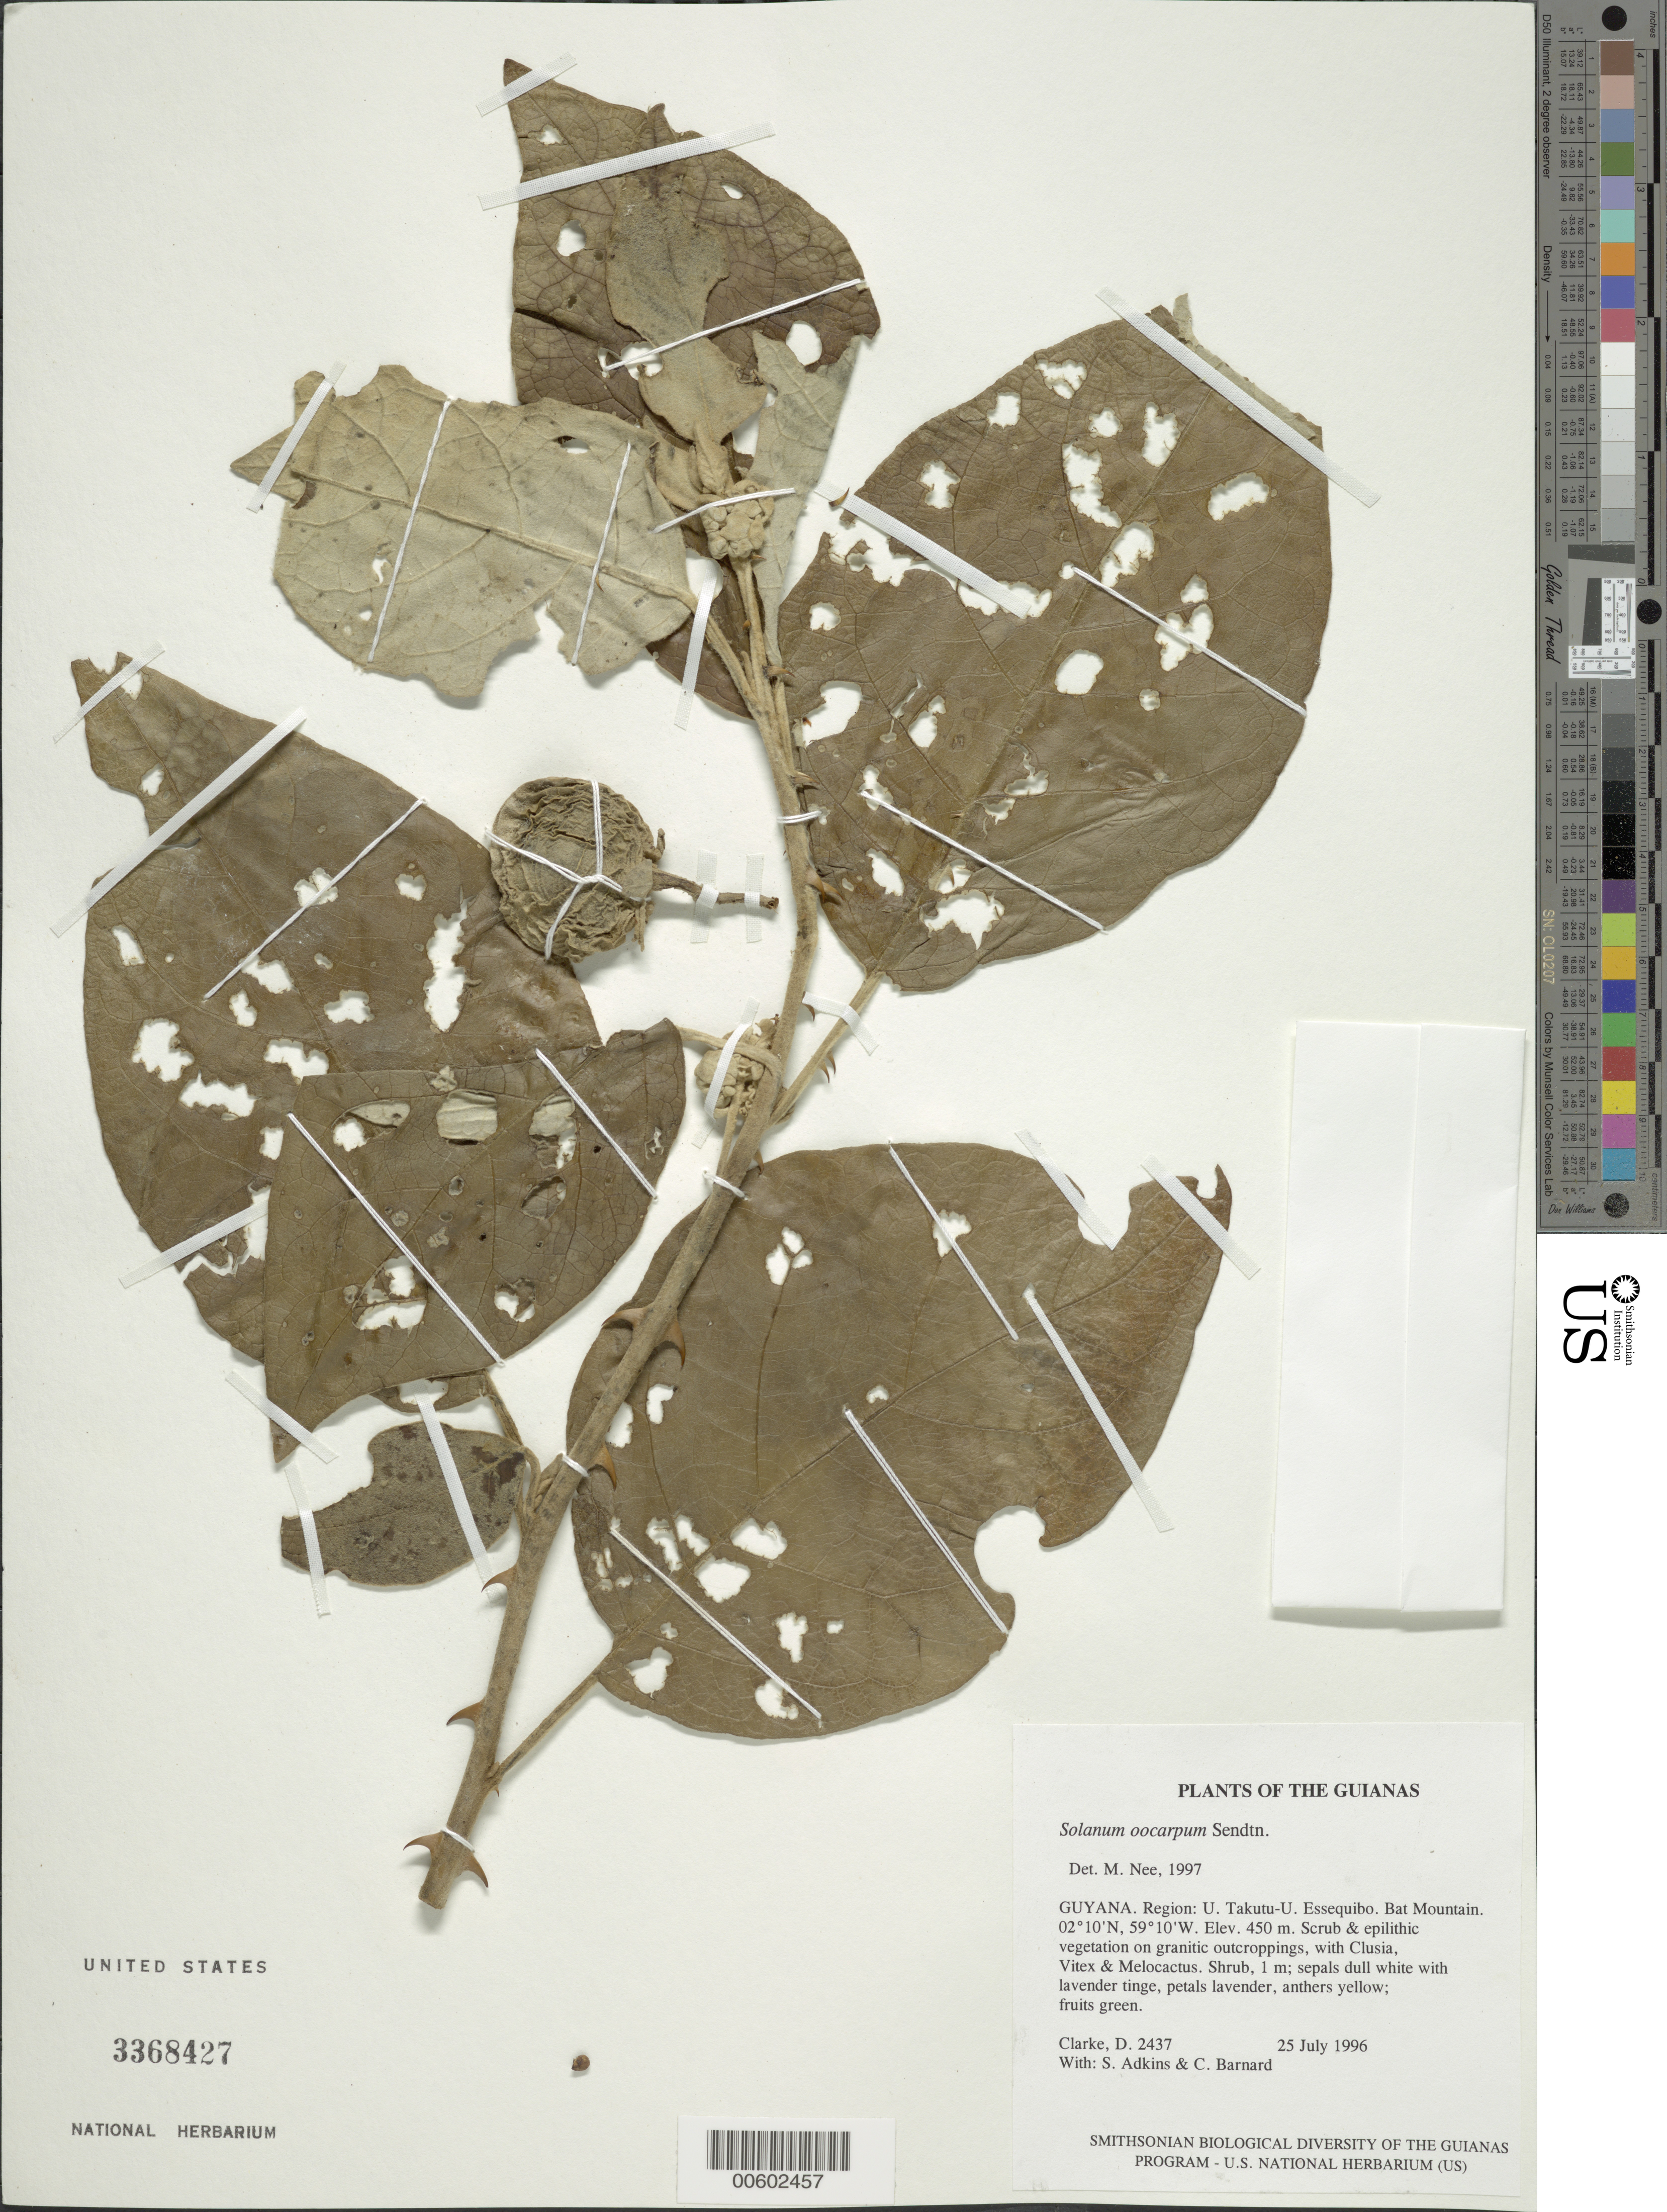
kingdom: Plantae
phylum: Tracheophyta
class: Magnoliopsida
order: Solanales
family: Solanaceae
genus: Solanum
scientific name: Solanum oocarpum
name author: Sendtn.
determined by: Nee, Michael H.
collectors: H. D. Clarke, S. Adkins & C. Barnard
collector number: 2437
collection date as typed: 7 Jul 1996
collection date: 1996-07-07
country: Guyana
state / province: U. Takutu-U. Essequibo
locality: Bat Mountain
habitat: Scrub & epilithic vegetation on granitic outcroppings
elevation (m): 450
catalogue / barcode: US 3368427